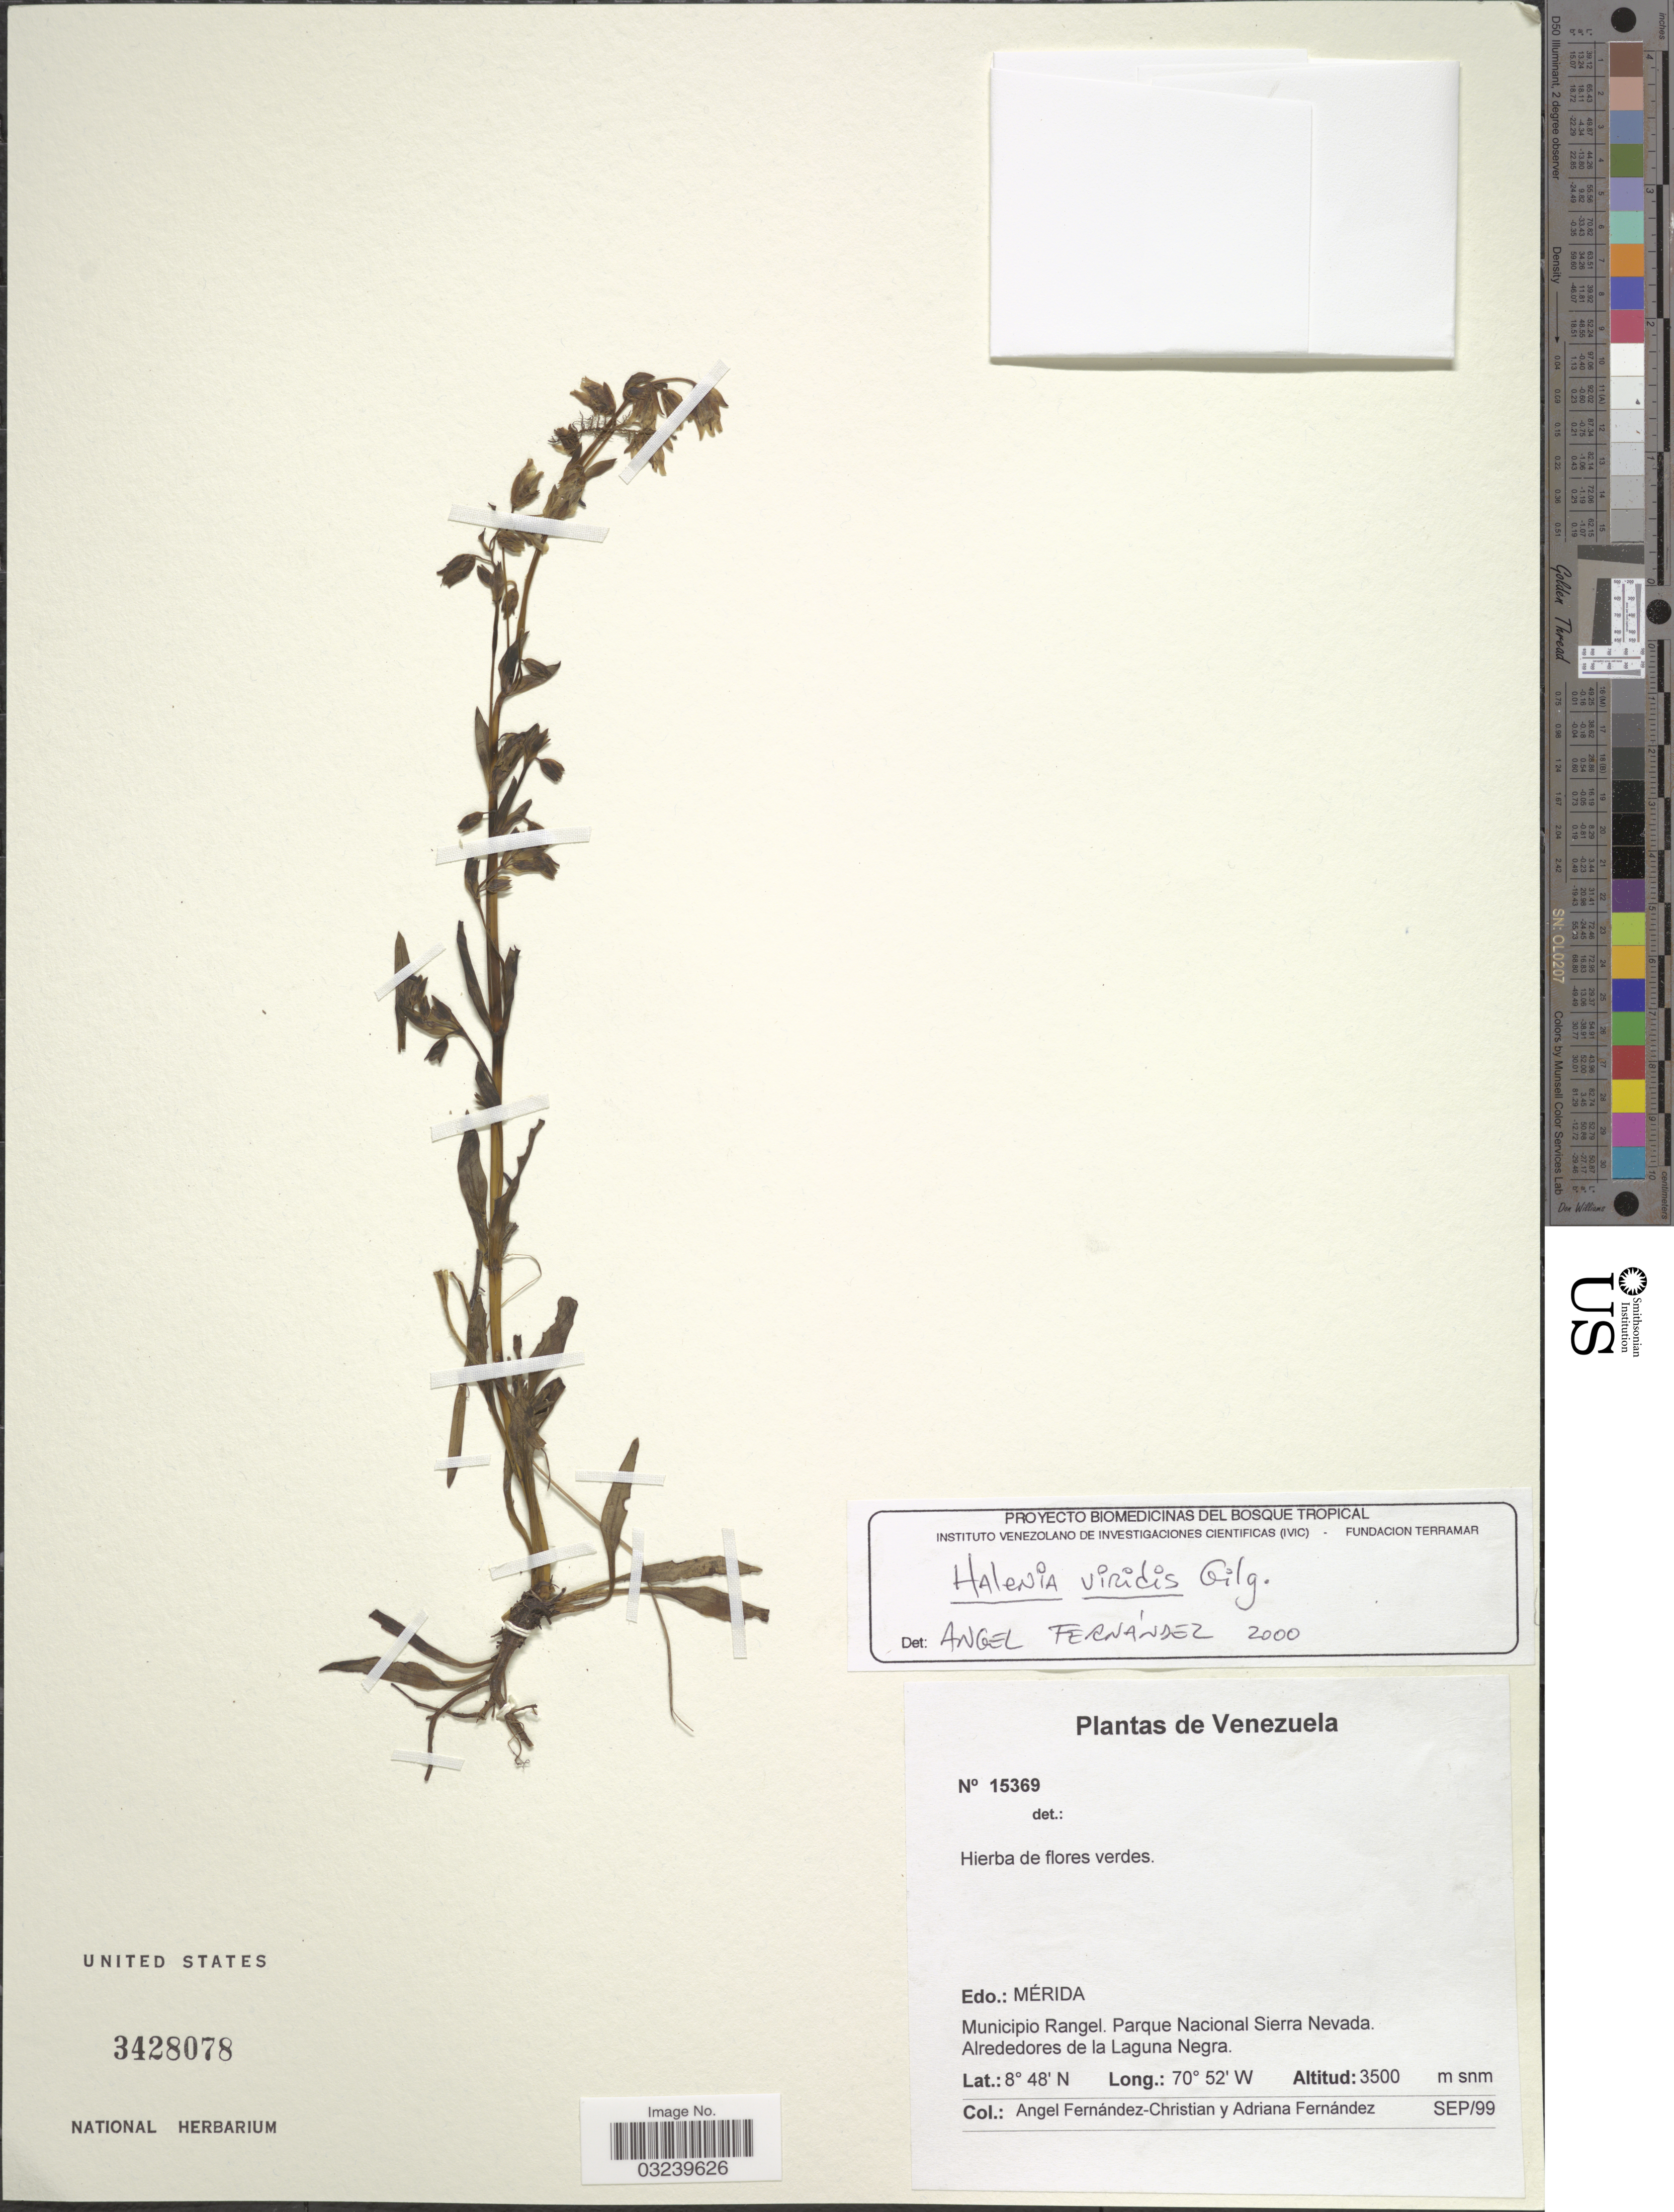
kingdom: Plantae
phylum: Tracheophyta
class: Magnoliopsida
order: Gentianales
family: Gentianaceae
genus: Halenia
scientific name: Halenia viridis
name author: (Griseb.) Gilg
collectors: Á. Fernández & A. Fernández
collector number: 15369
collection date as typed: Transcribed d/m/y: /9/99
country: Venezuela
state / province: Mérida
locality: Municipio Rangel, Parque Nacional Sierra Nevada, Alrededores de la Laguna Negra.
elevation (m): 3500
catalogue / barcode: US 3428078